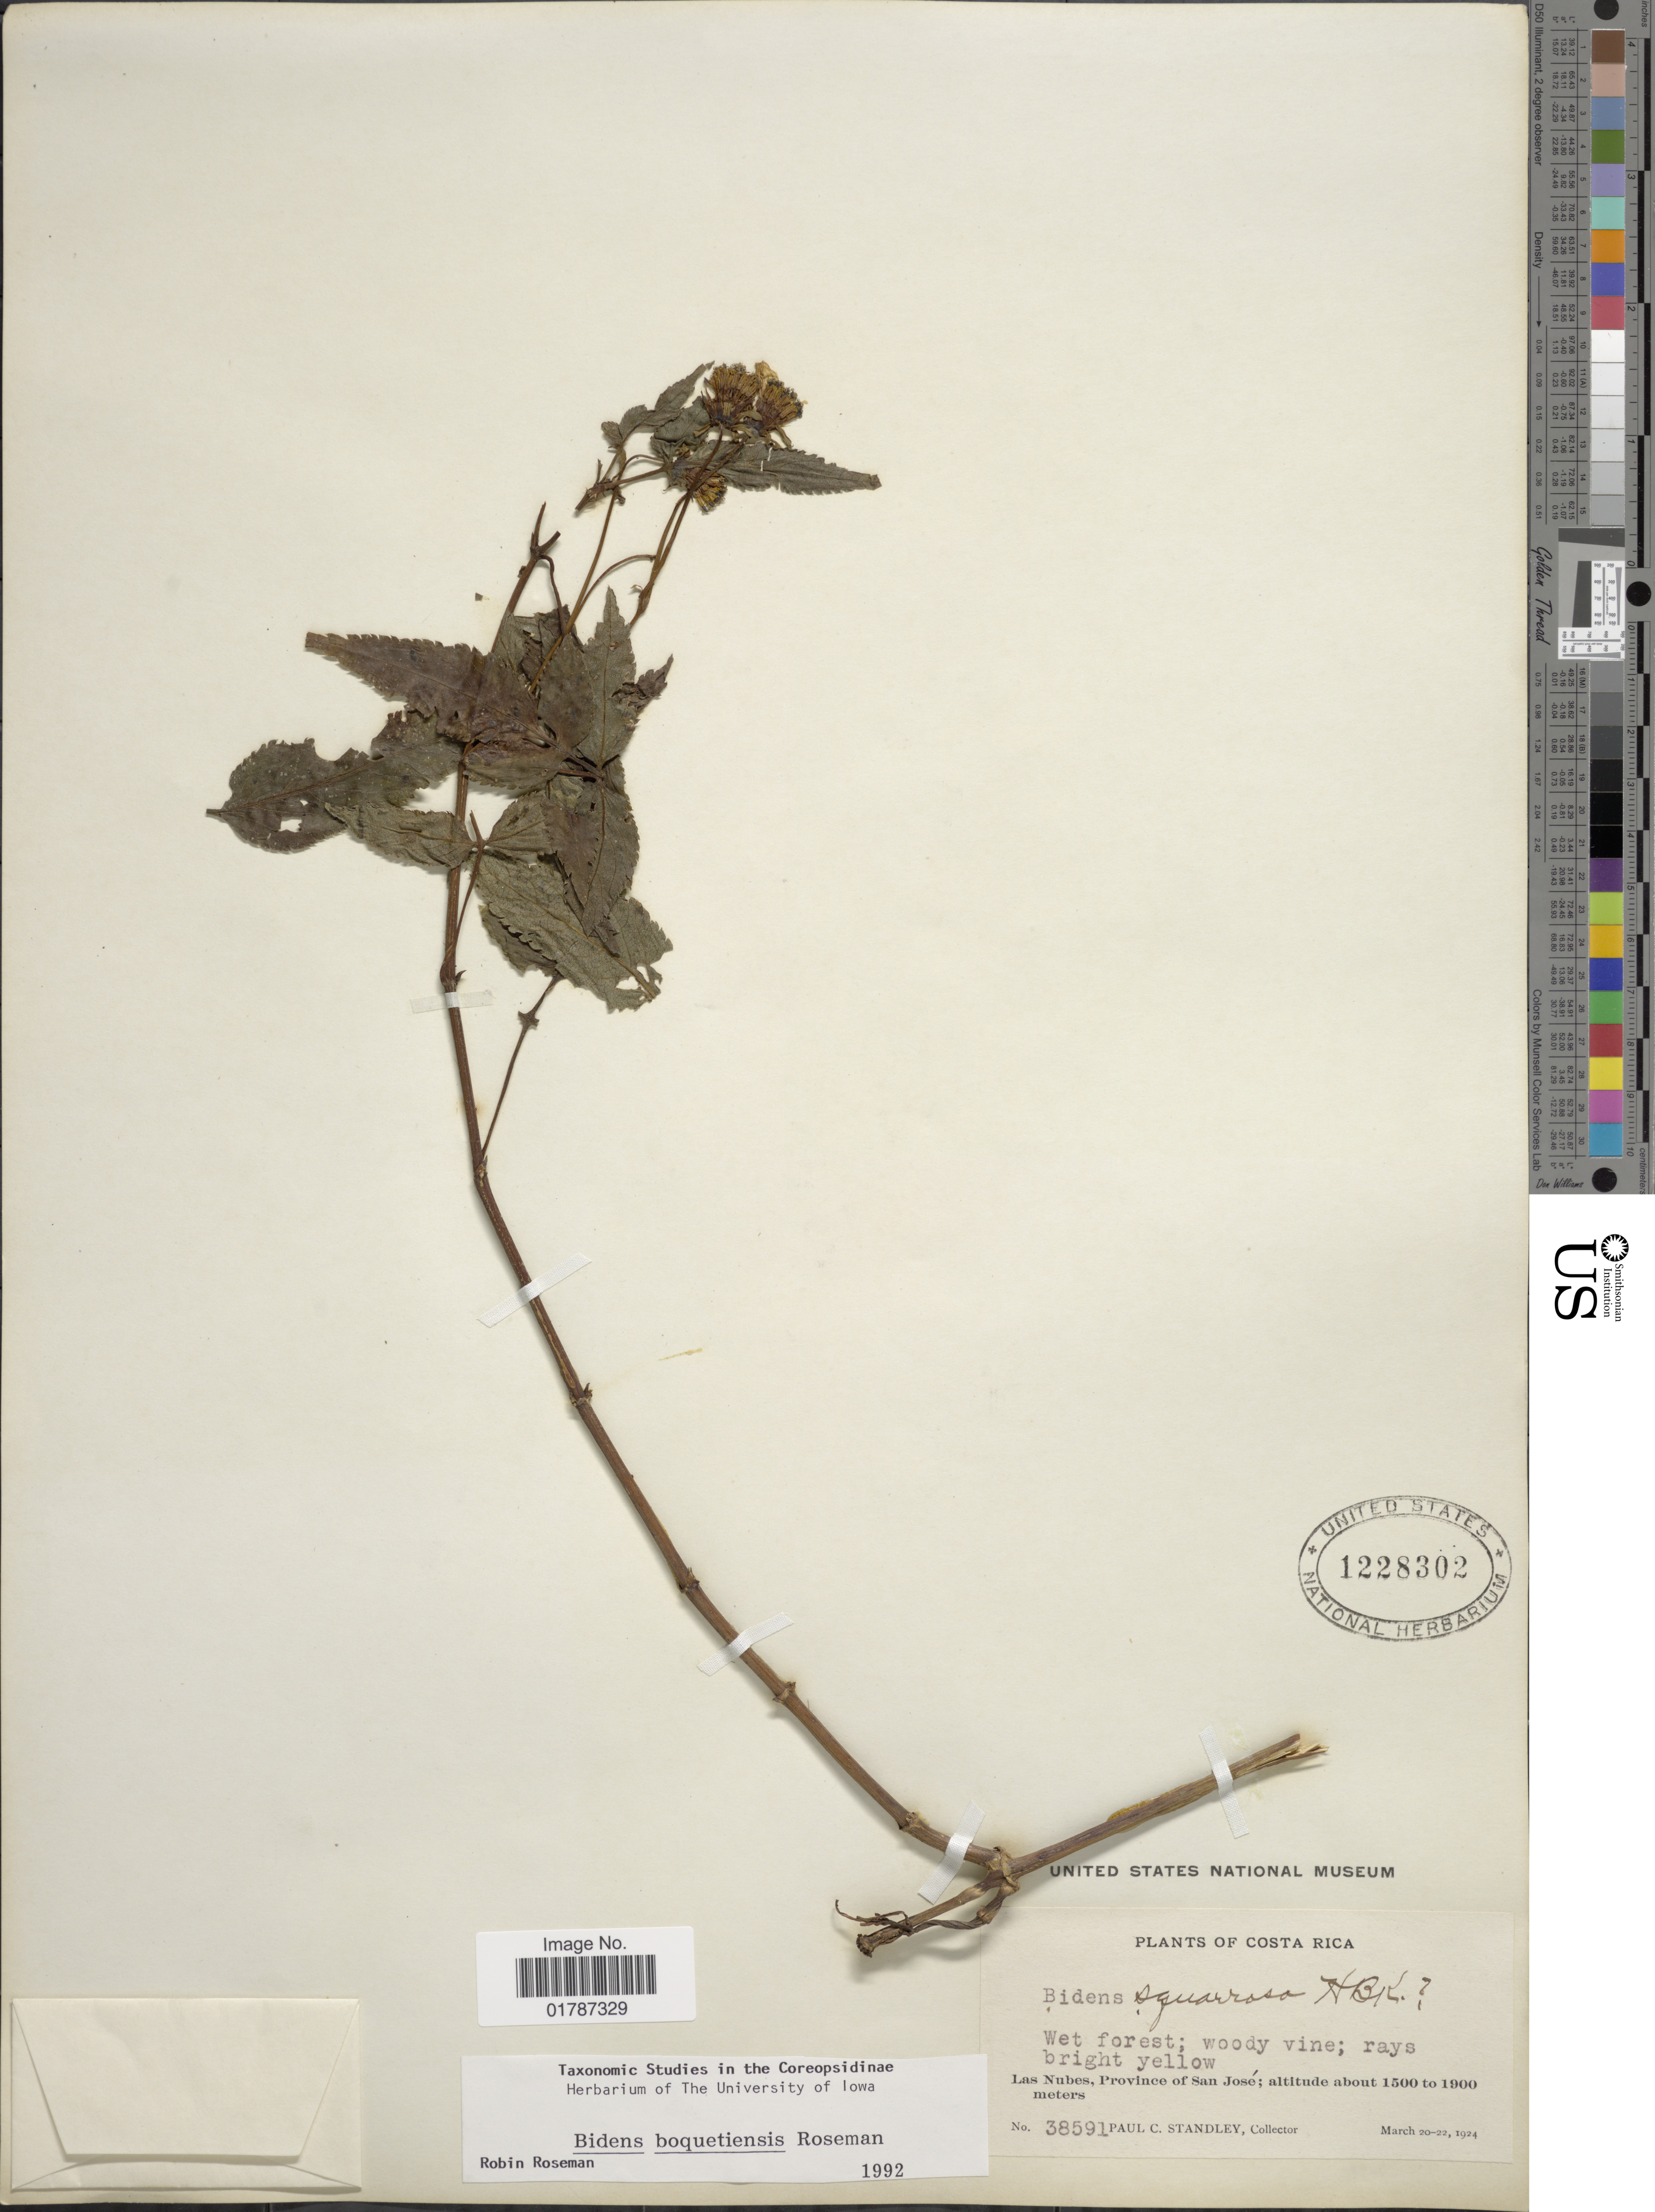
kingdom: Plantae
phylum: Tracheophyta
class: Magnoliopsida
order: Asterales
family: Asteraceae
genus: Bidens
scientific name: Bidens boquetinsis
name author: Roseman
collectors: P. C. Standley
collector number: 38591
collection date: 1924-03-20/1924-03-22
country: Costa Rica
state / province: San José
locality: Las Nubes, Province of San Jose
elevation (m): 1500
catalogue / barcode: US 1228302